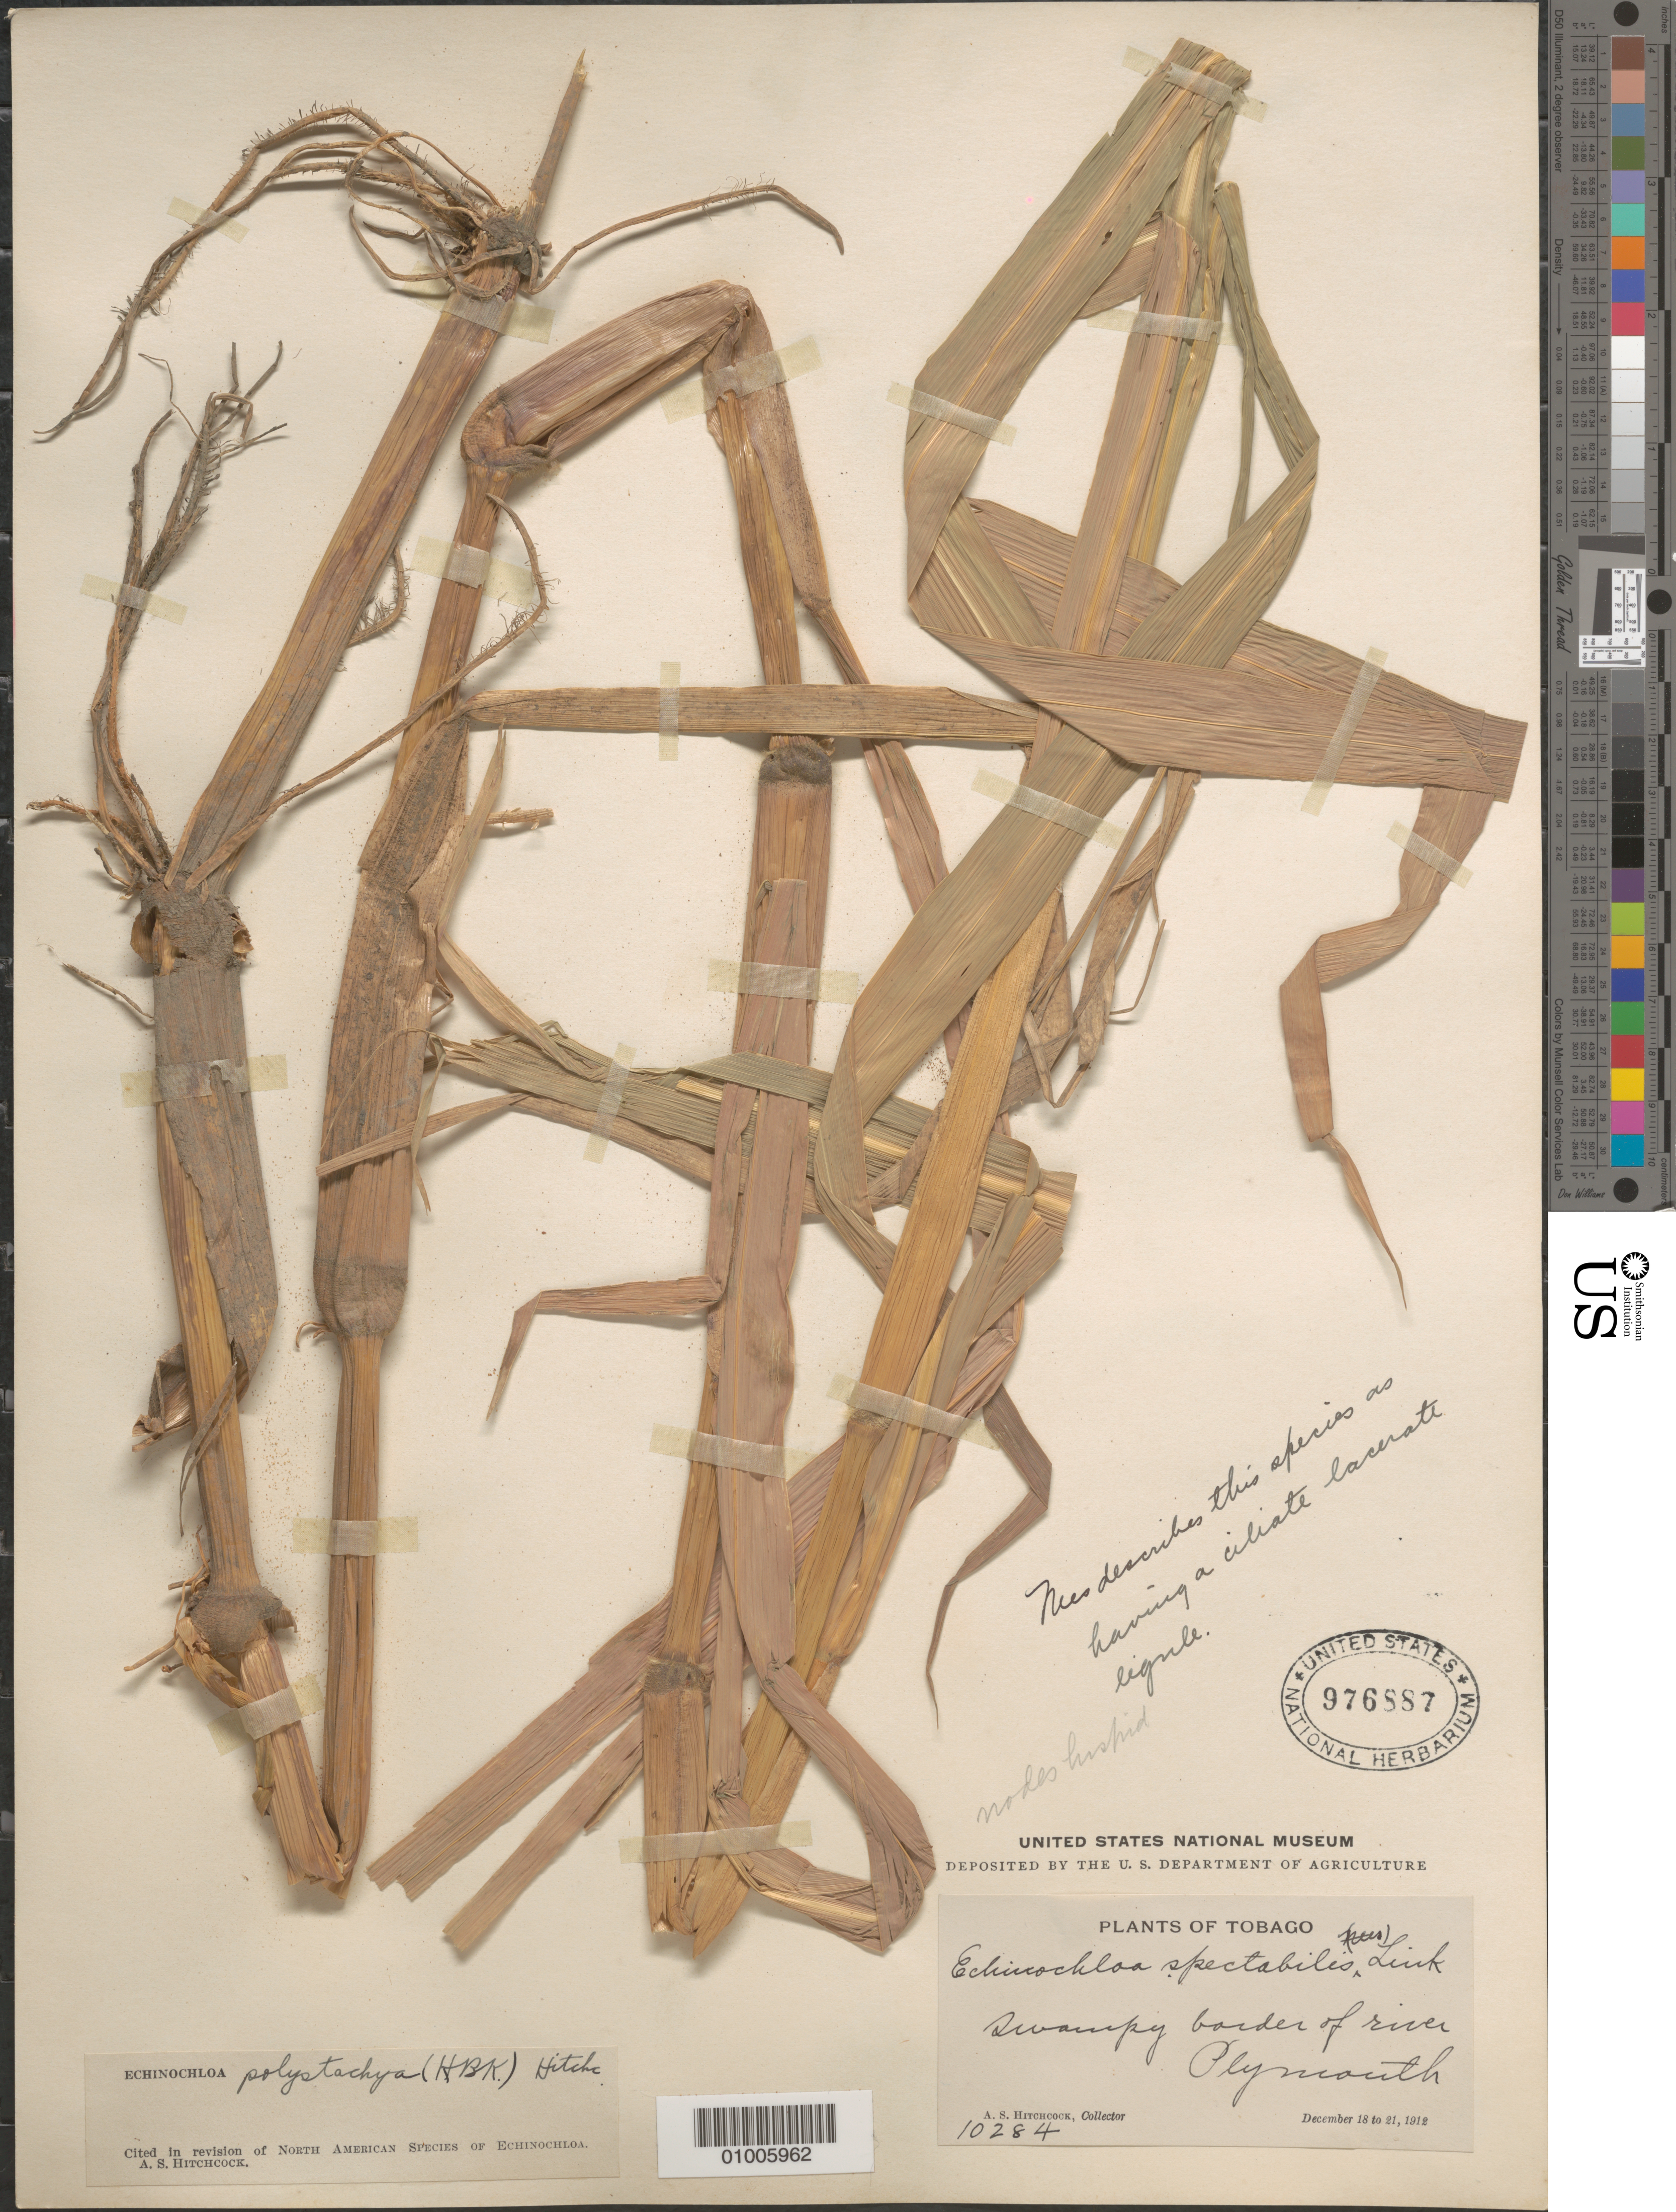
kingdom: Plantae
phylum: Tracheophyta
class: Liliopsida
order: Poales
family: Poaceae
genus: Echinochloa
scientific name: Echinochloa spectabilis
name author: (Nees ex Trin.) Link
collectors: A. S. Hitchcock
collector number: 10284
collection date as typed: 18 Dec 1912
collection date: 1912-12-18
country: Trinidad and Tobago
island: Tobago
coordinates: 0 N, 0 E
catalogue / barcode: US 976887